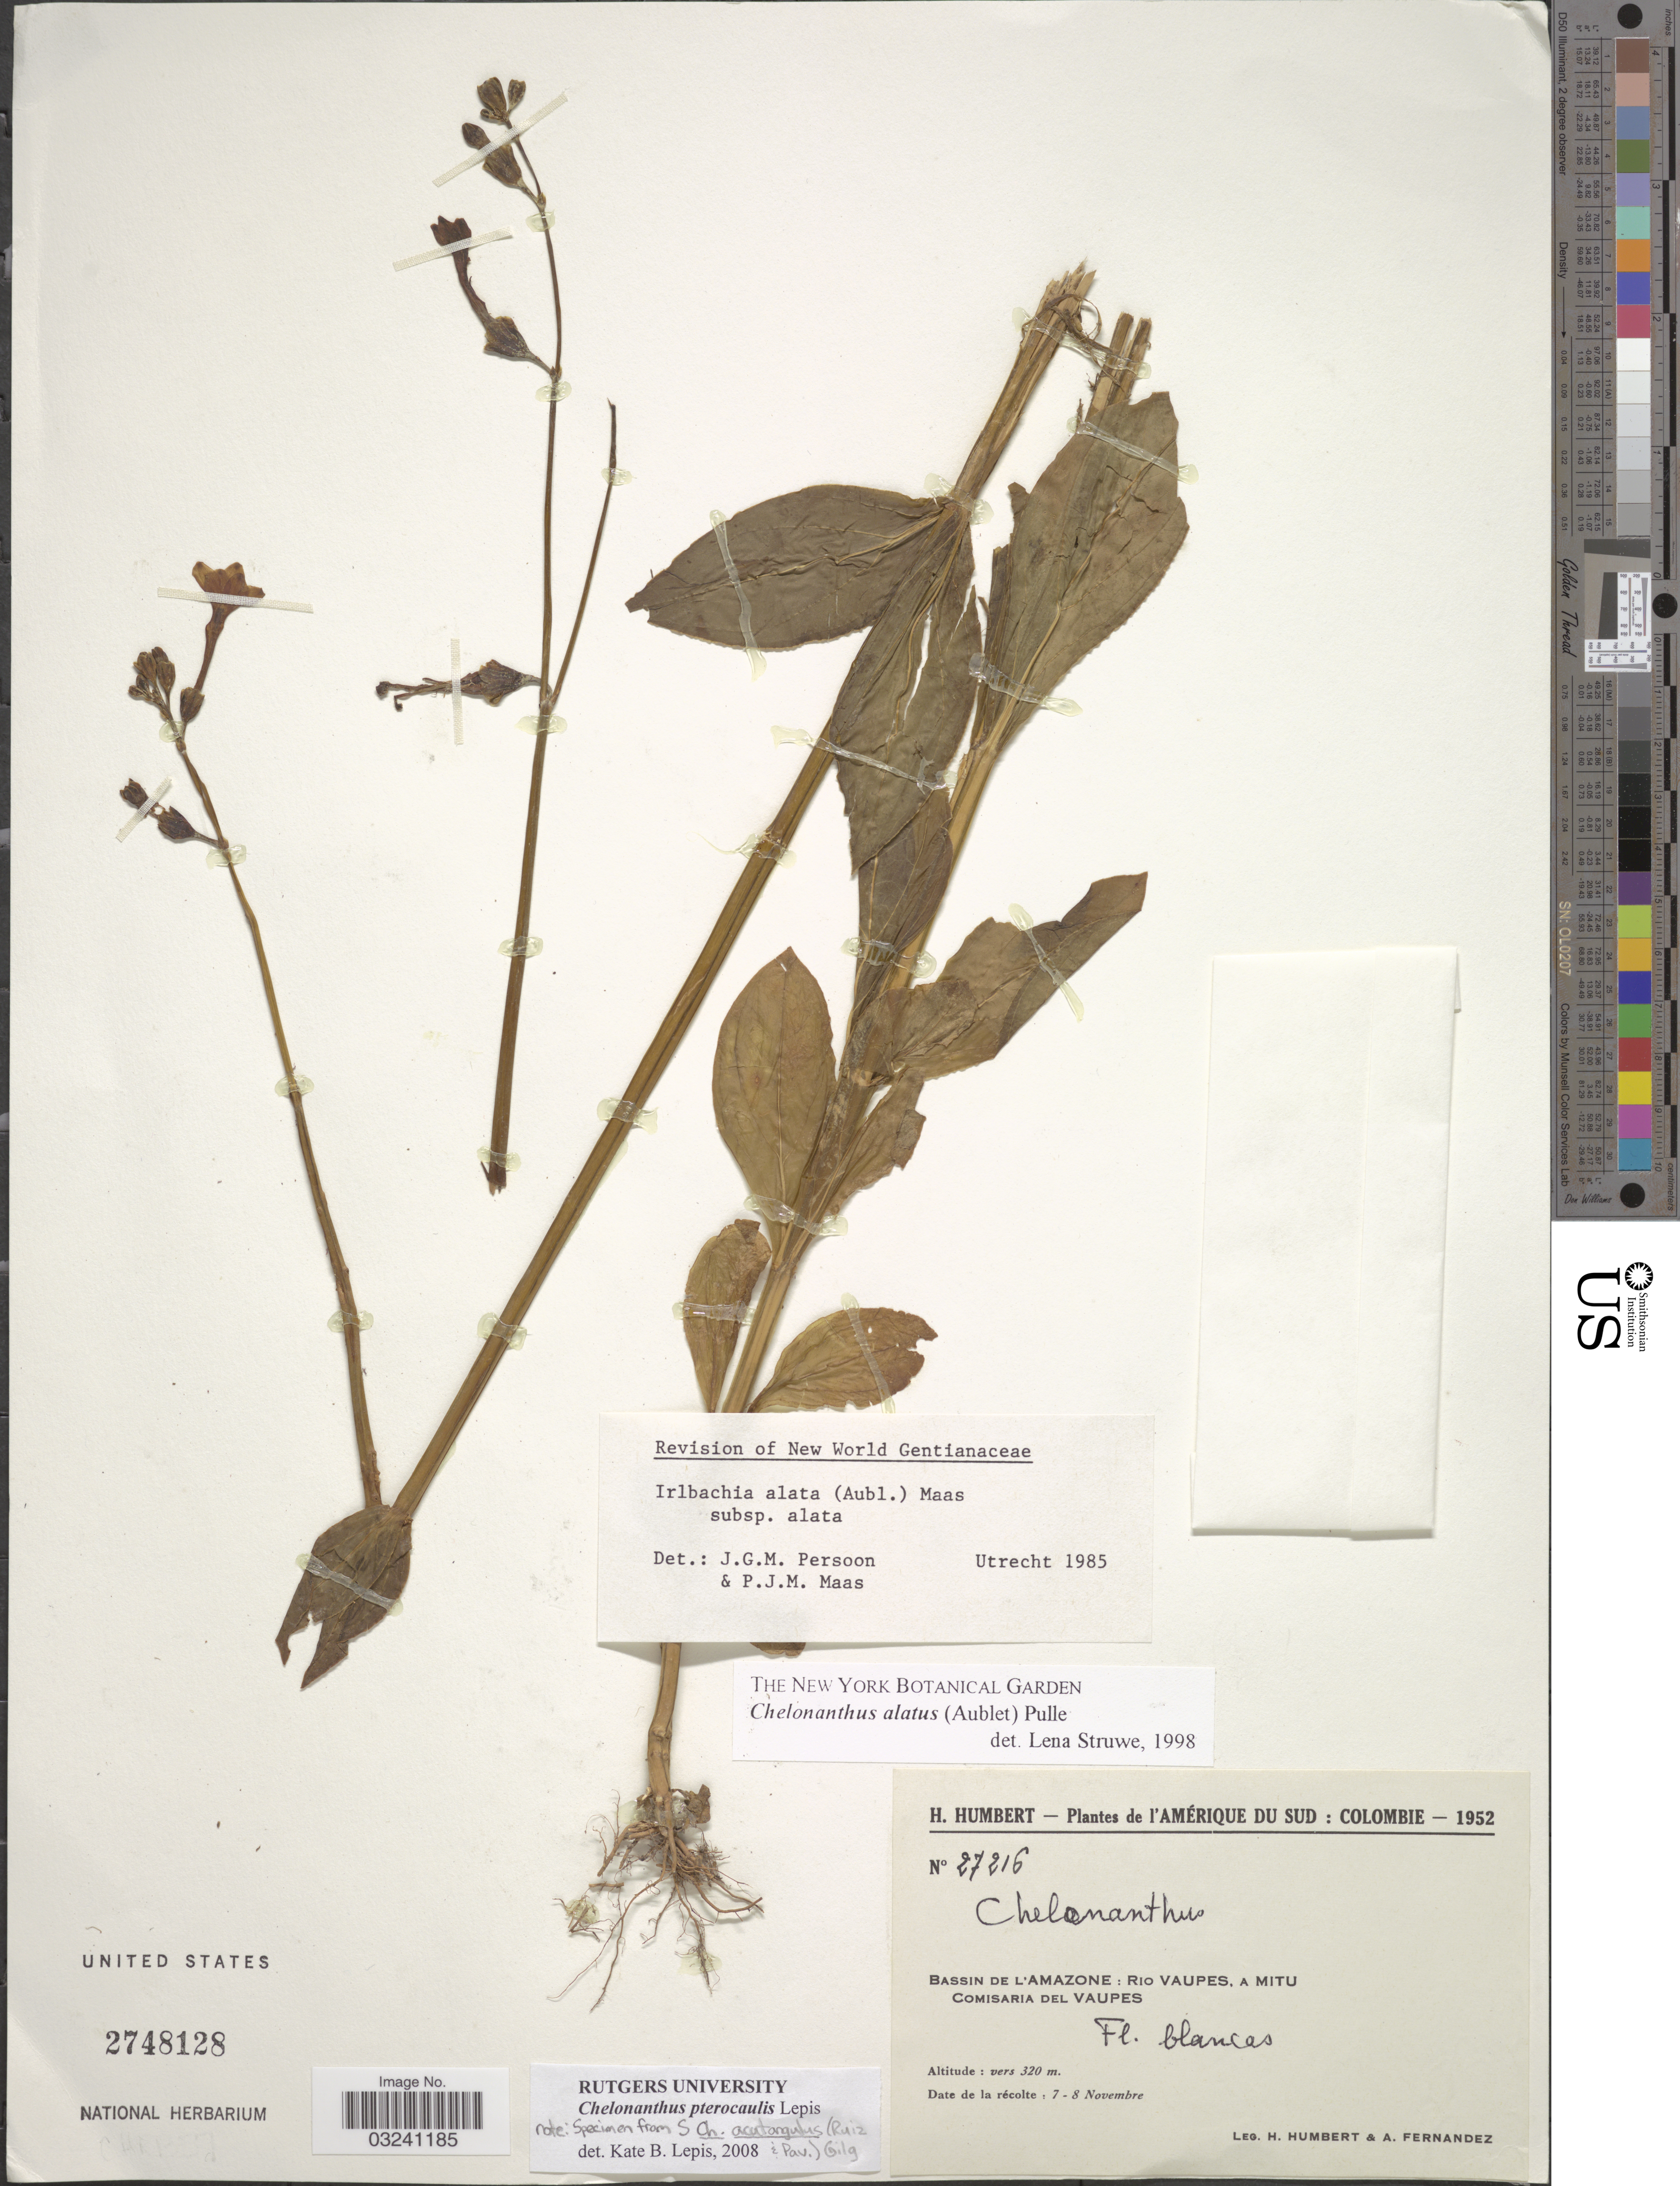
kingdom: Plantae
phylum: Tracheophyta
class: Magnoliopsida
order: Gentianales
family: Gentianaceae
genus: Chelonanthus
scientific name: Chelonanthus pterocaulis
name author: Lepis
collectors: H. Humbert & A. Fernandez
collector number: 27216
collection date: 1952-11-07/1952-11-08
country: Colombia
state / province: Vaupés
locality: Bassin de l'Amazone: Rio Vaupes, a Mitu. Comisaria del Vaupes.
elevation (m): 320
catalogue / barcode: US 2748128